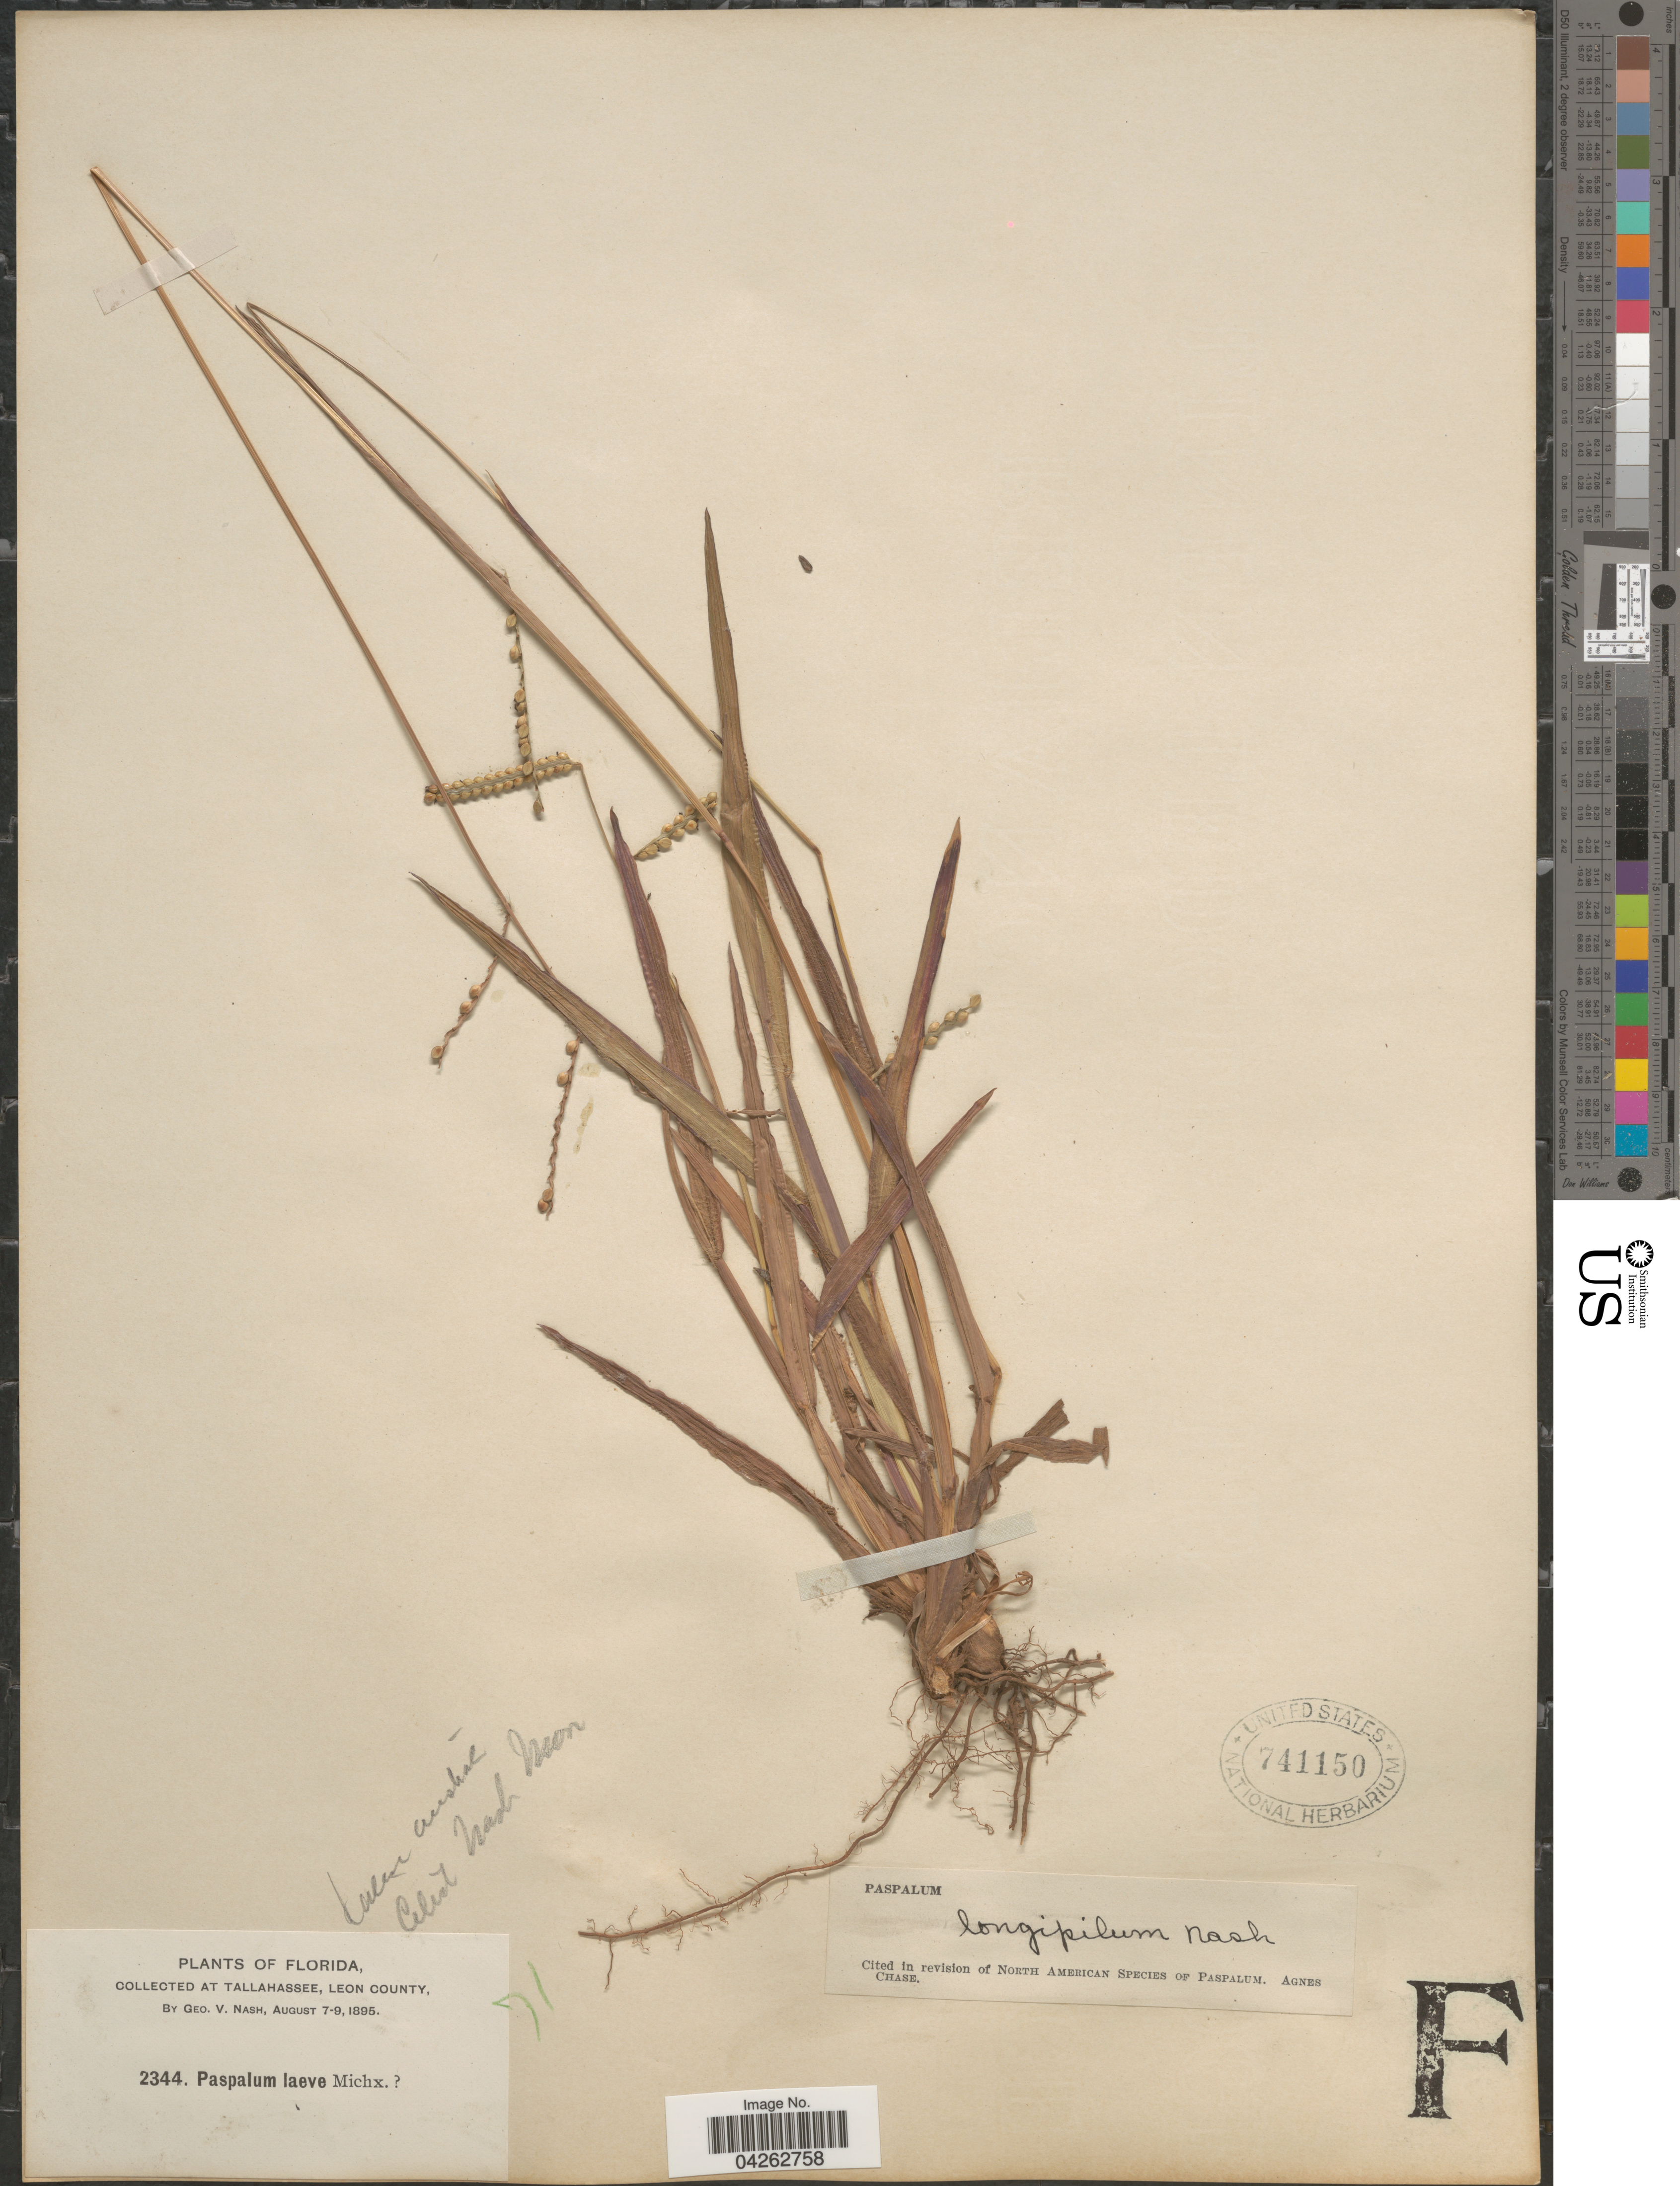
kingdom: Plantae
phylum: Tracheophyta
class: Liliopsida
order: Poales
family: Poaceae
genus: Paspalum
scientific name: Paspalum longipilum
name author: Nash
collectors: G. V. Nash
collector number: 2344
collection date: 1895-08-07/1895-08-09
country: United States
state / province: Florida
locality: At Tallahassee, Leon County.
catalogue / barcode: US 741150